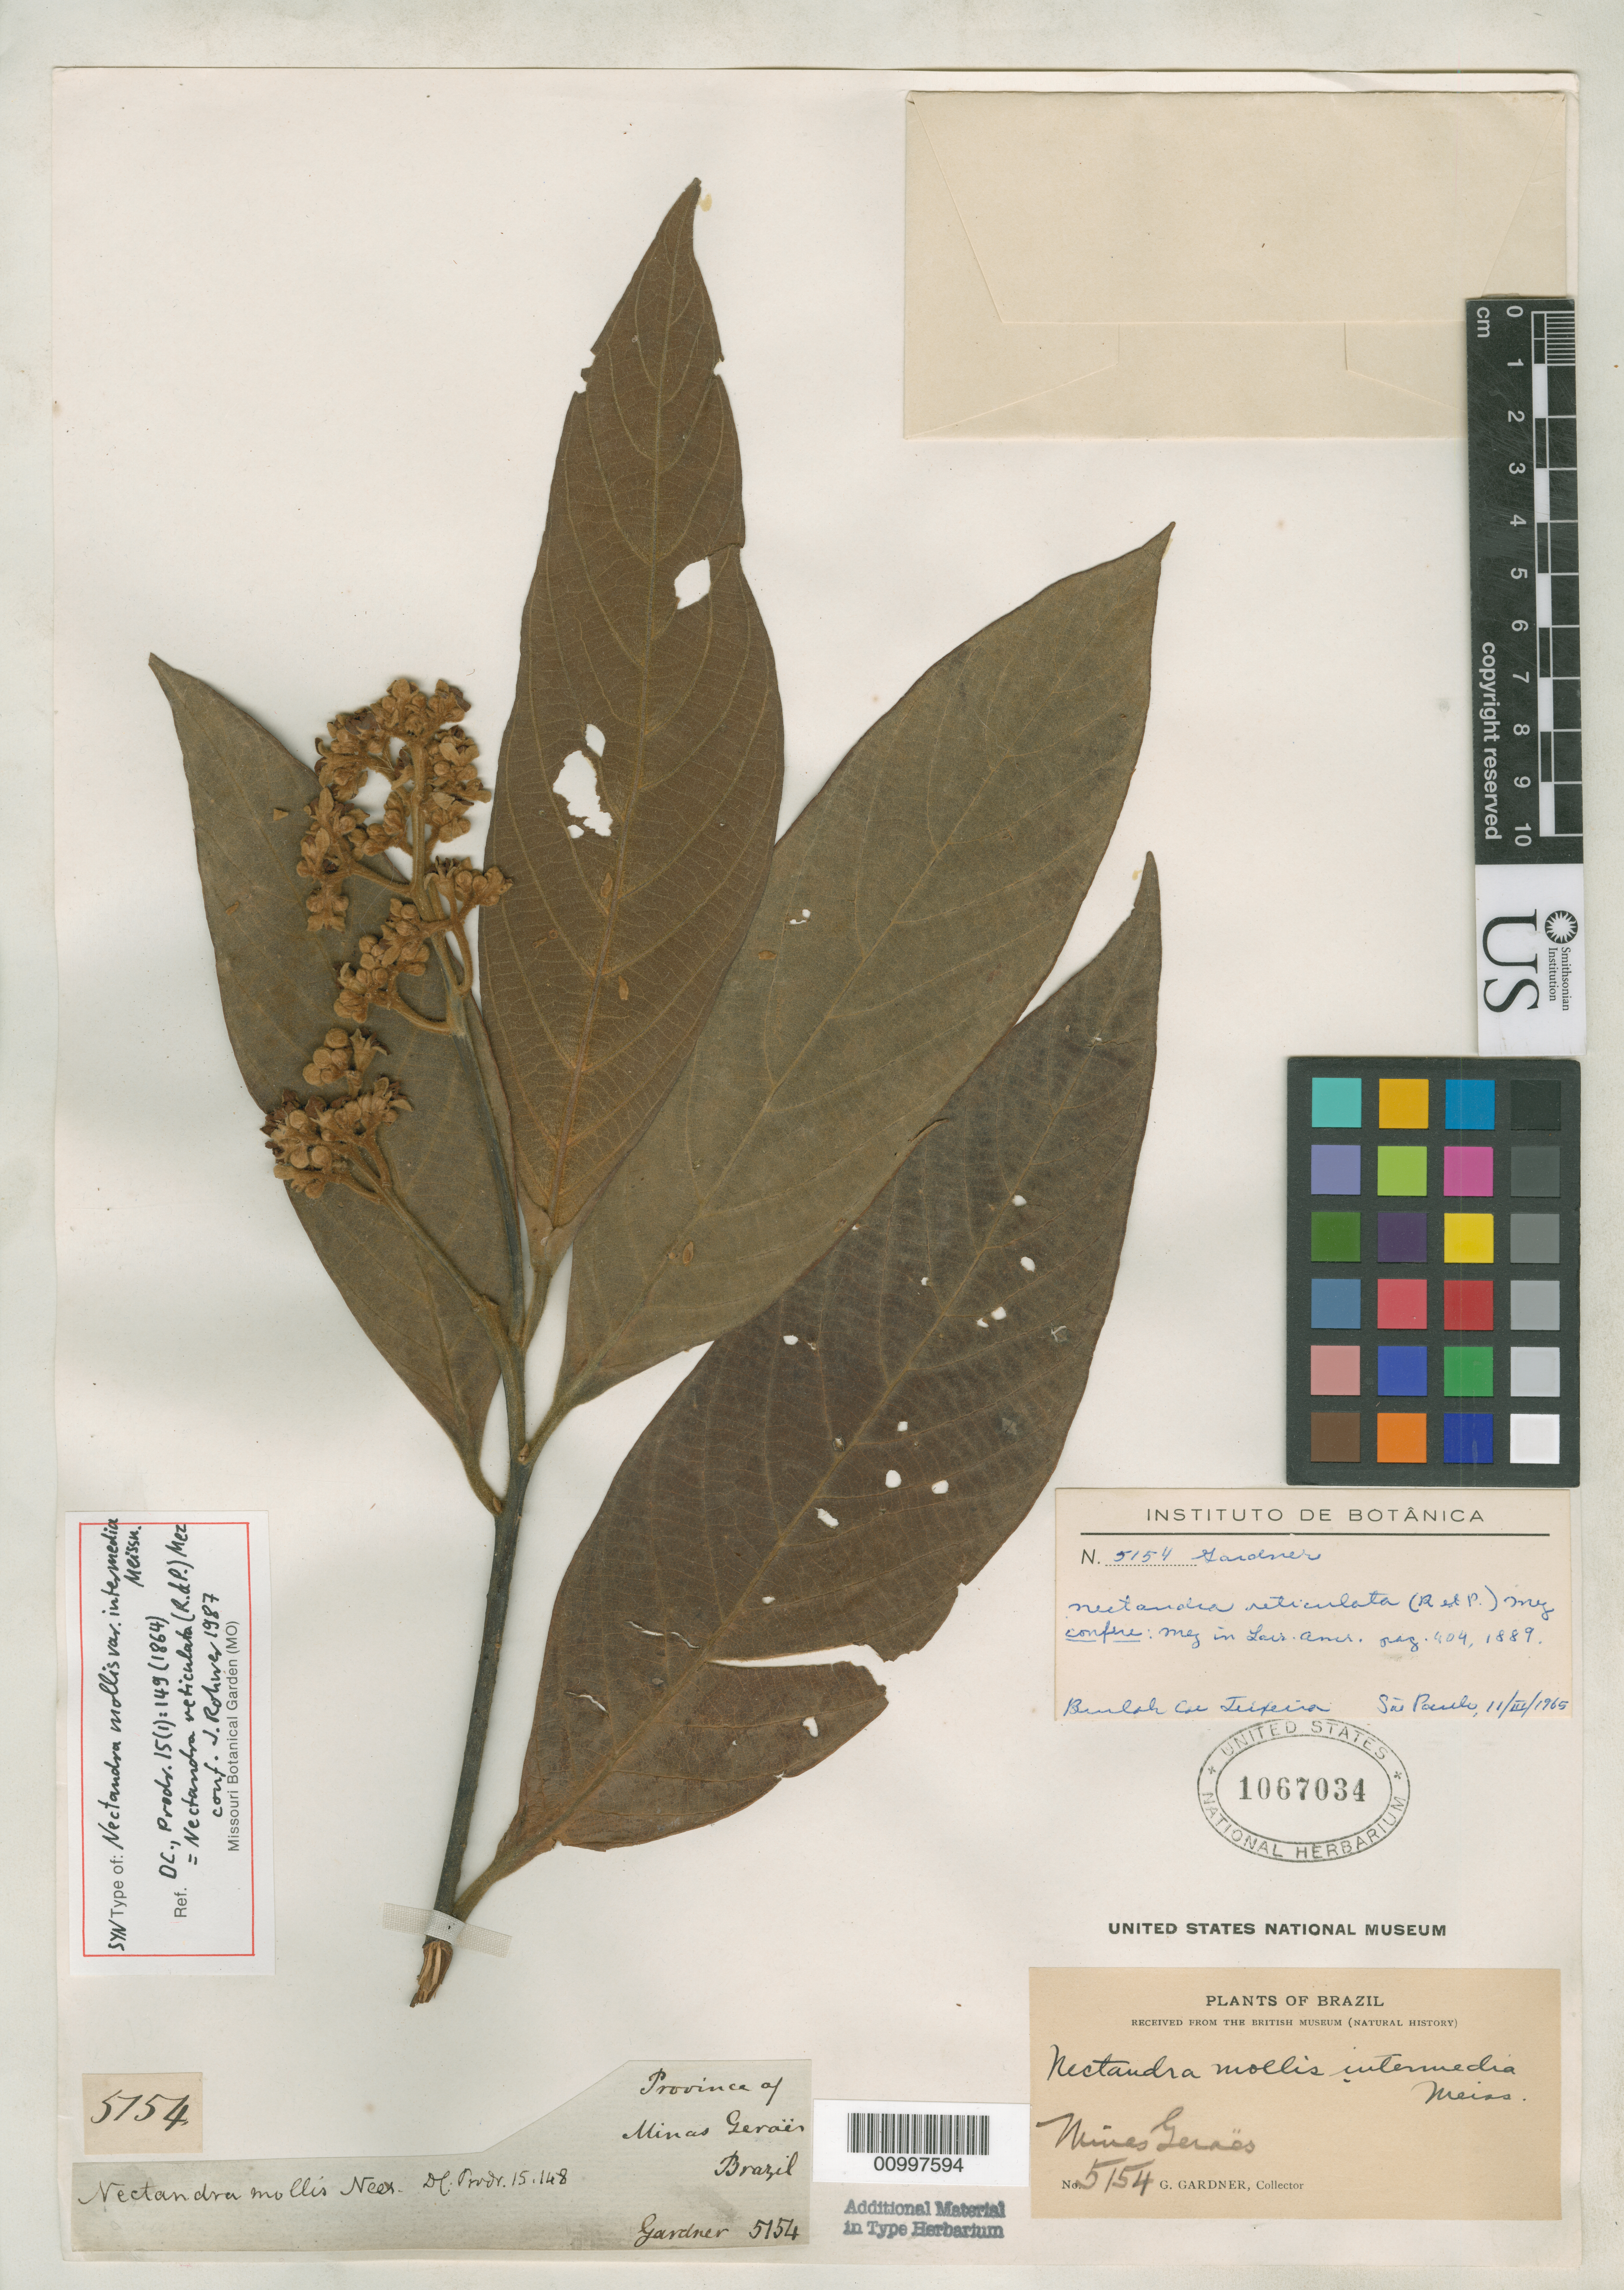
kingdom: Plantae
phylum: Tracheophyta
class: Magnoliopsida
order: Laurales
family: Lauraceae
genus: Nectandra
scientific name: Nectandra mollis var. intermedia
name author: Meisn. in DC.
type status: Isolectotype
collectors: G. Gardner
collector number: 5154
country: Brazil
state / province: Minas Gerais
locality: Province of Minas Geraes, Brazil.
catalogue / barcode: US 1067034